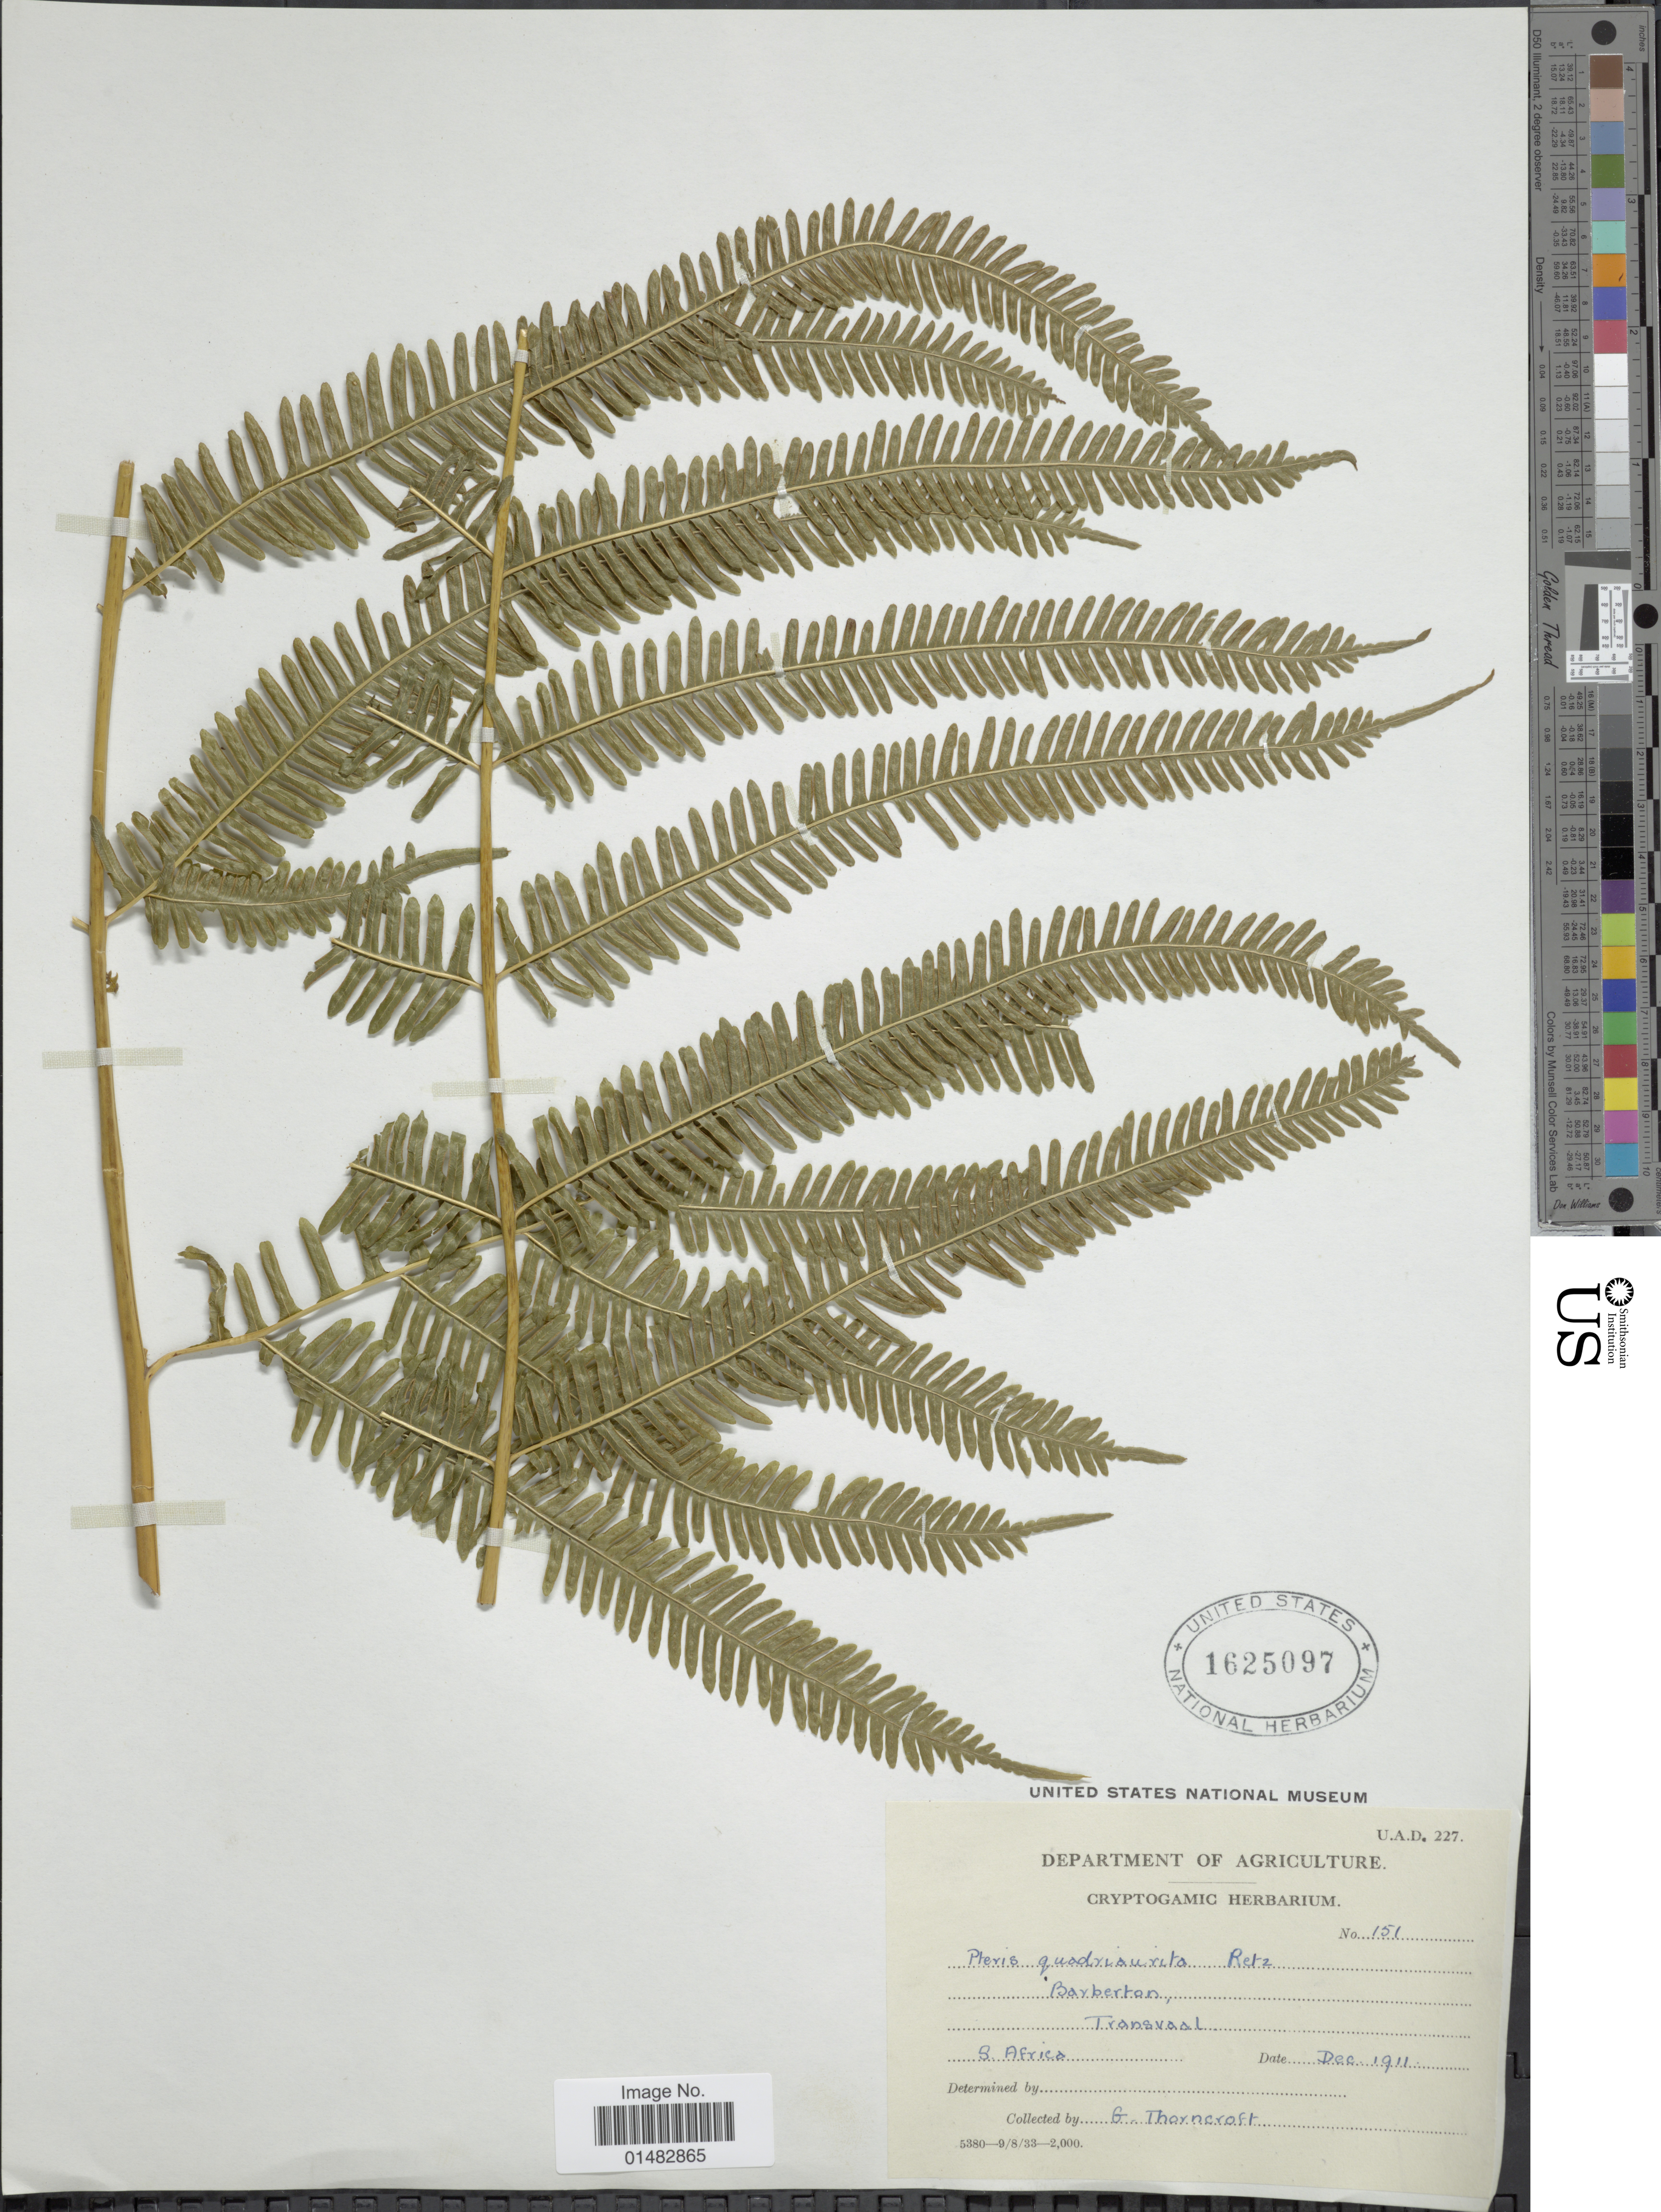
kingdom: Plantae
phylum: Tracheophyta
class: Polypodiopsida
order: Polypodiales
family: Pteridaceae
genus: Pteris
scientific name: Pteris quadriaurita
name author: Retz.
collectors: G. Thorncroft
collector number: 151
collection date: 1911-12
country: South Africa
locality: Bayberton, Transvaal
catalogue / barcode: US 1625097